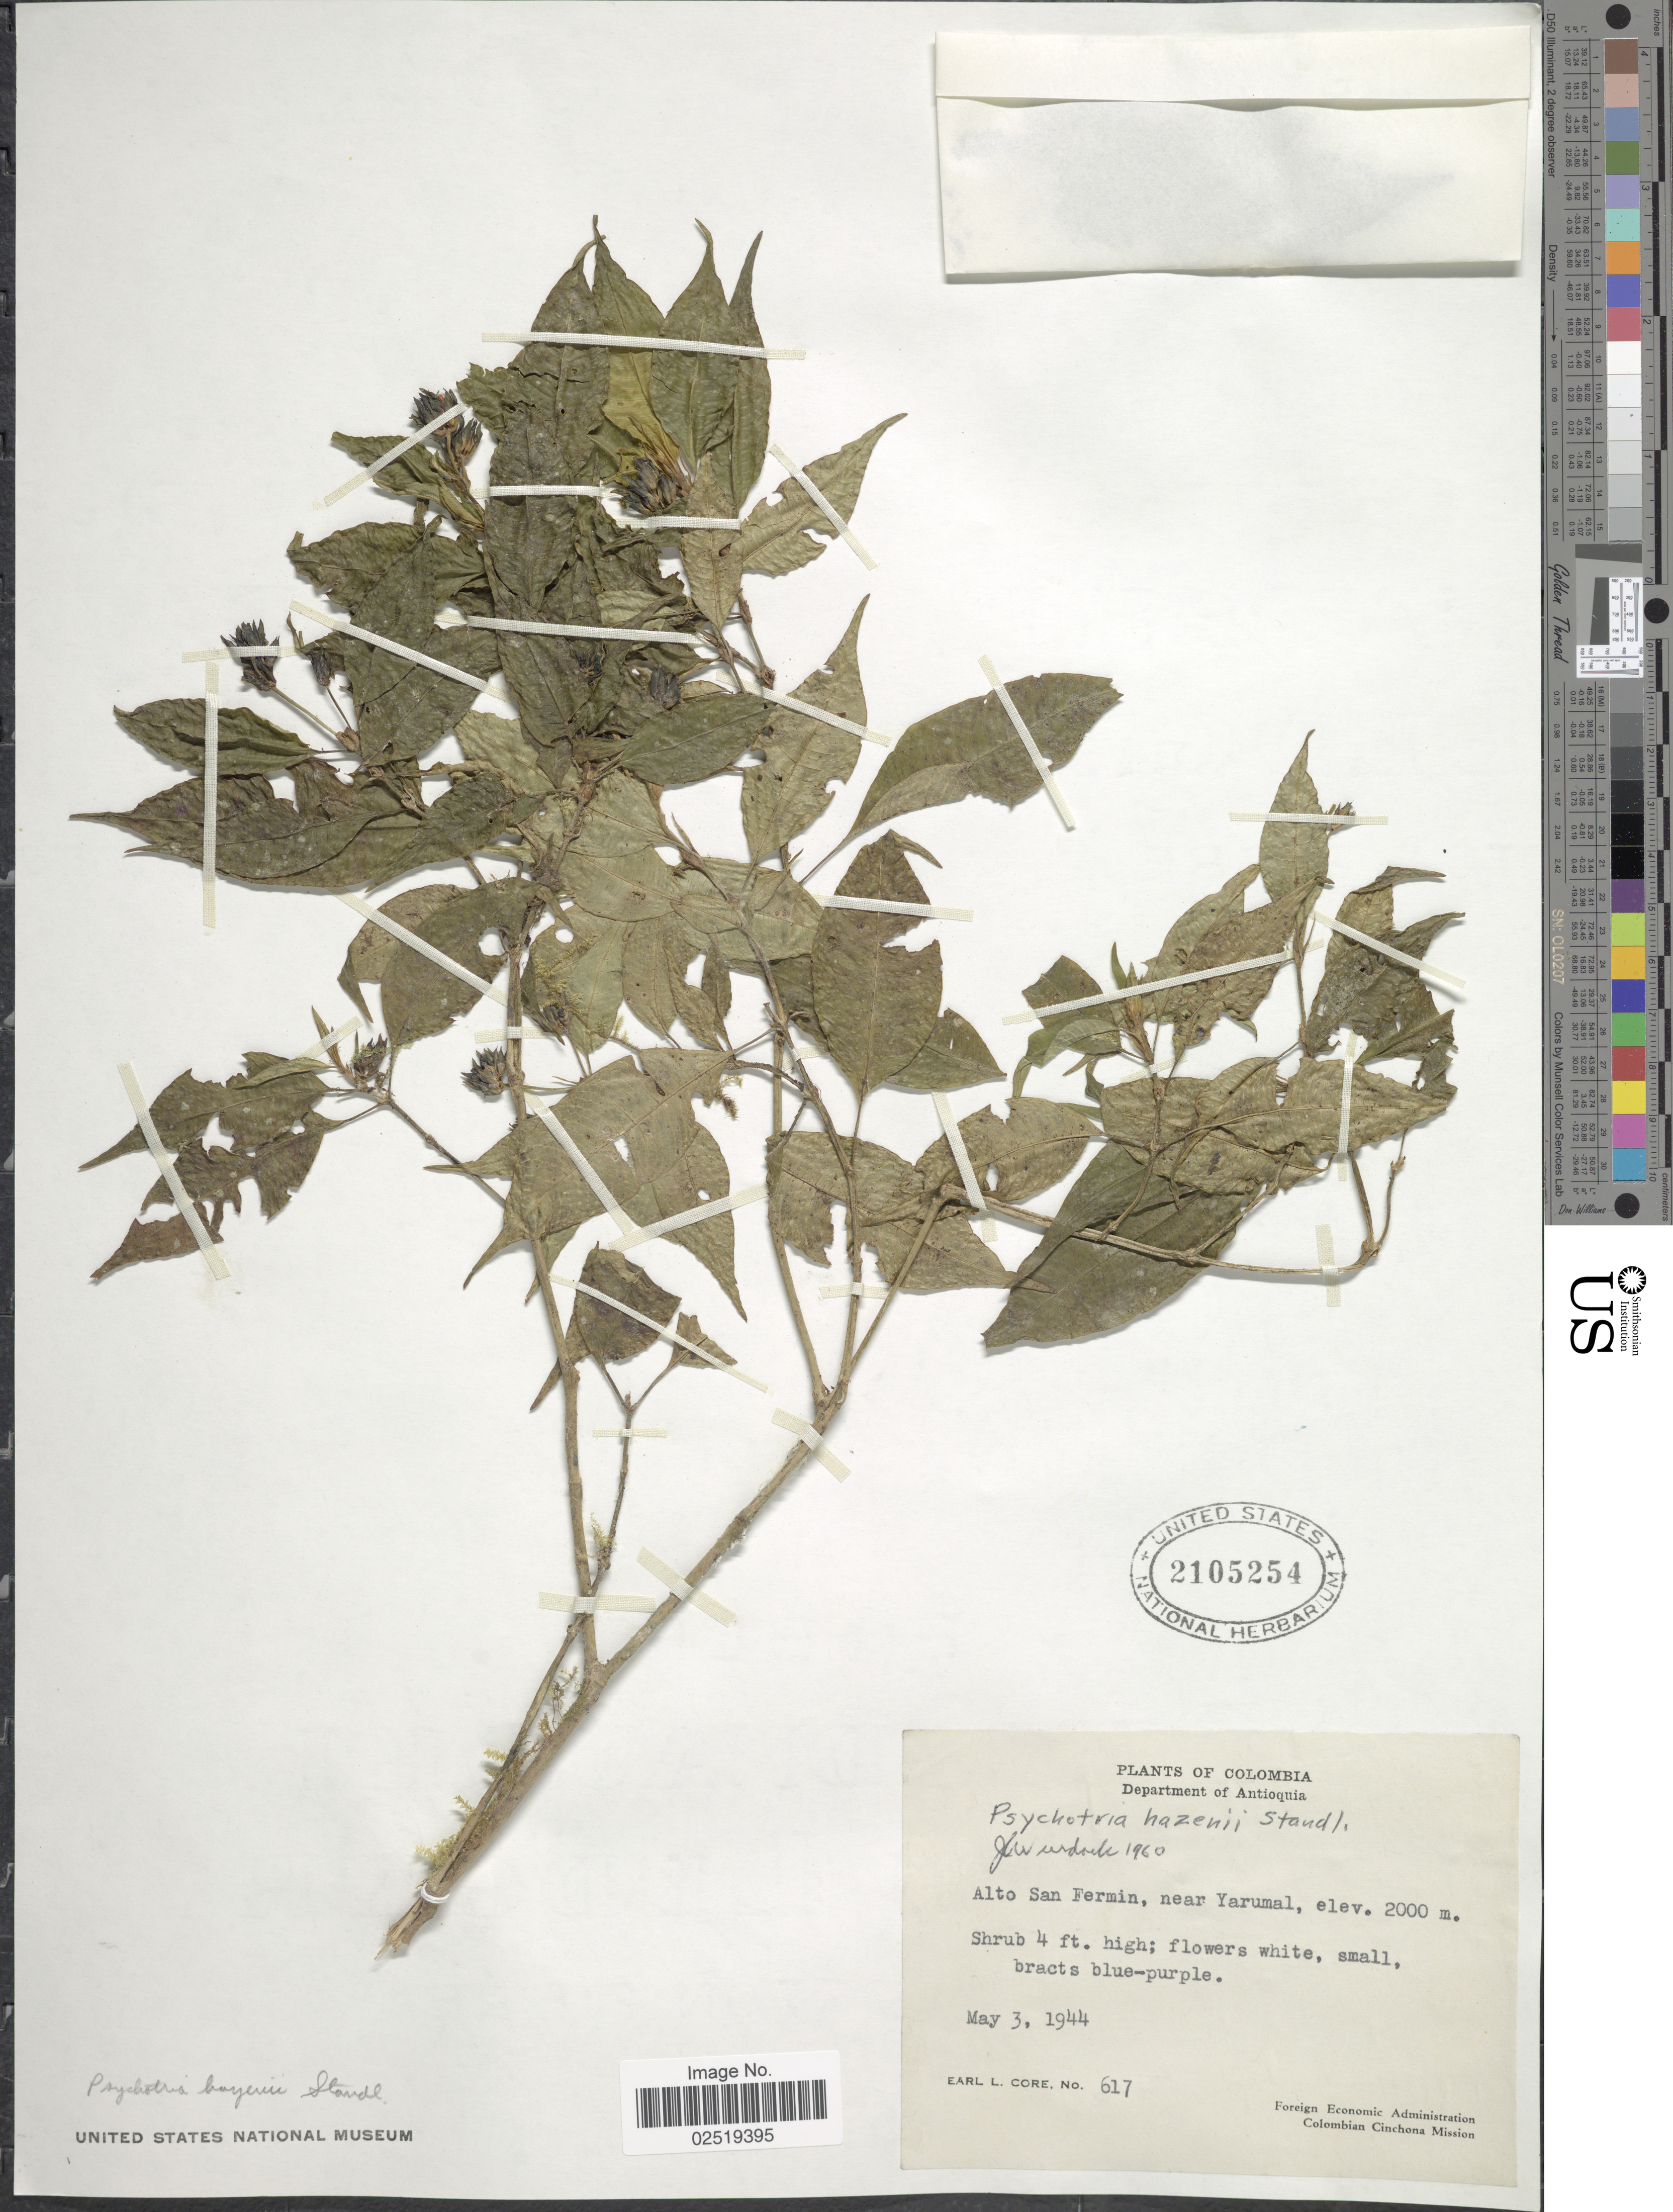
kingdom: Plantae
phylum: Tracheophyta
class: Magnoliopsida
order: Gentianales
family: Rubiaceae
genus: Psychotria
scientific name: Psychotria hazenii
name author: Standl.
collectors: E. L. Core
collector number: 617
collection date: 1944-05-03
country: Colombia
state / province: Antioquia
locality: Alto San Fermin, near Yarumal.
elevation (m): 2000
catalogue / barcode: US 2105254